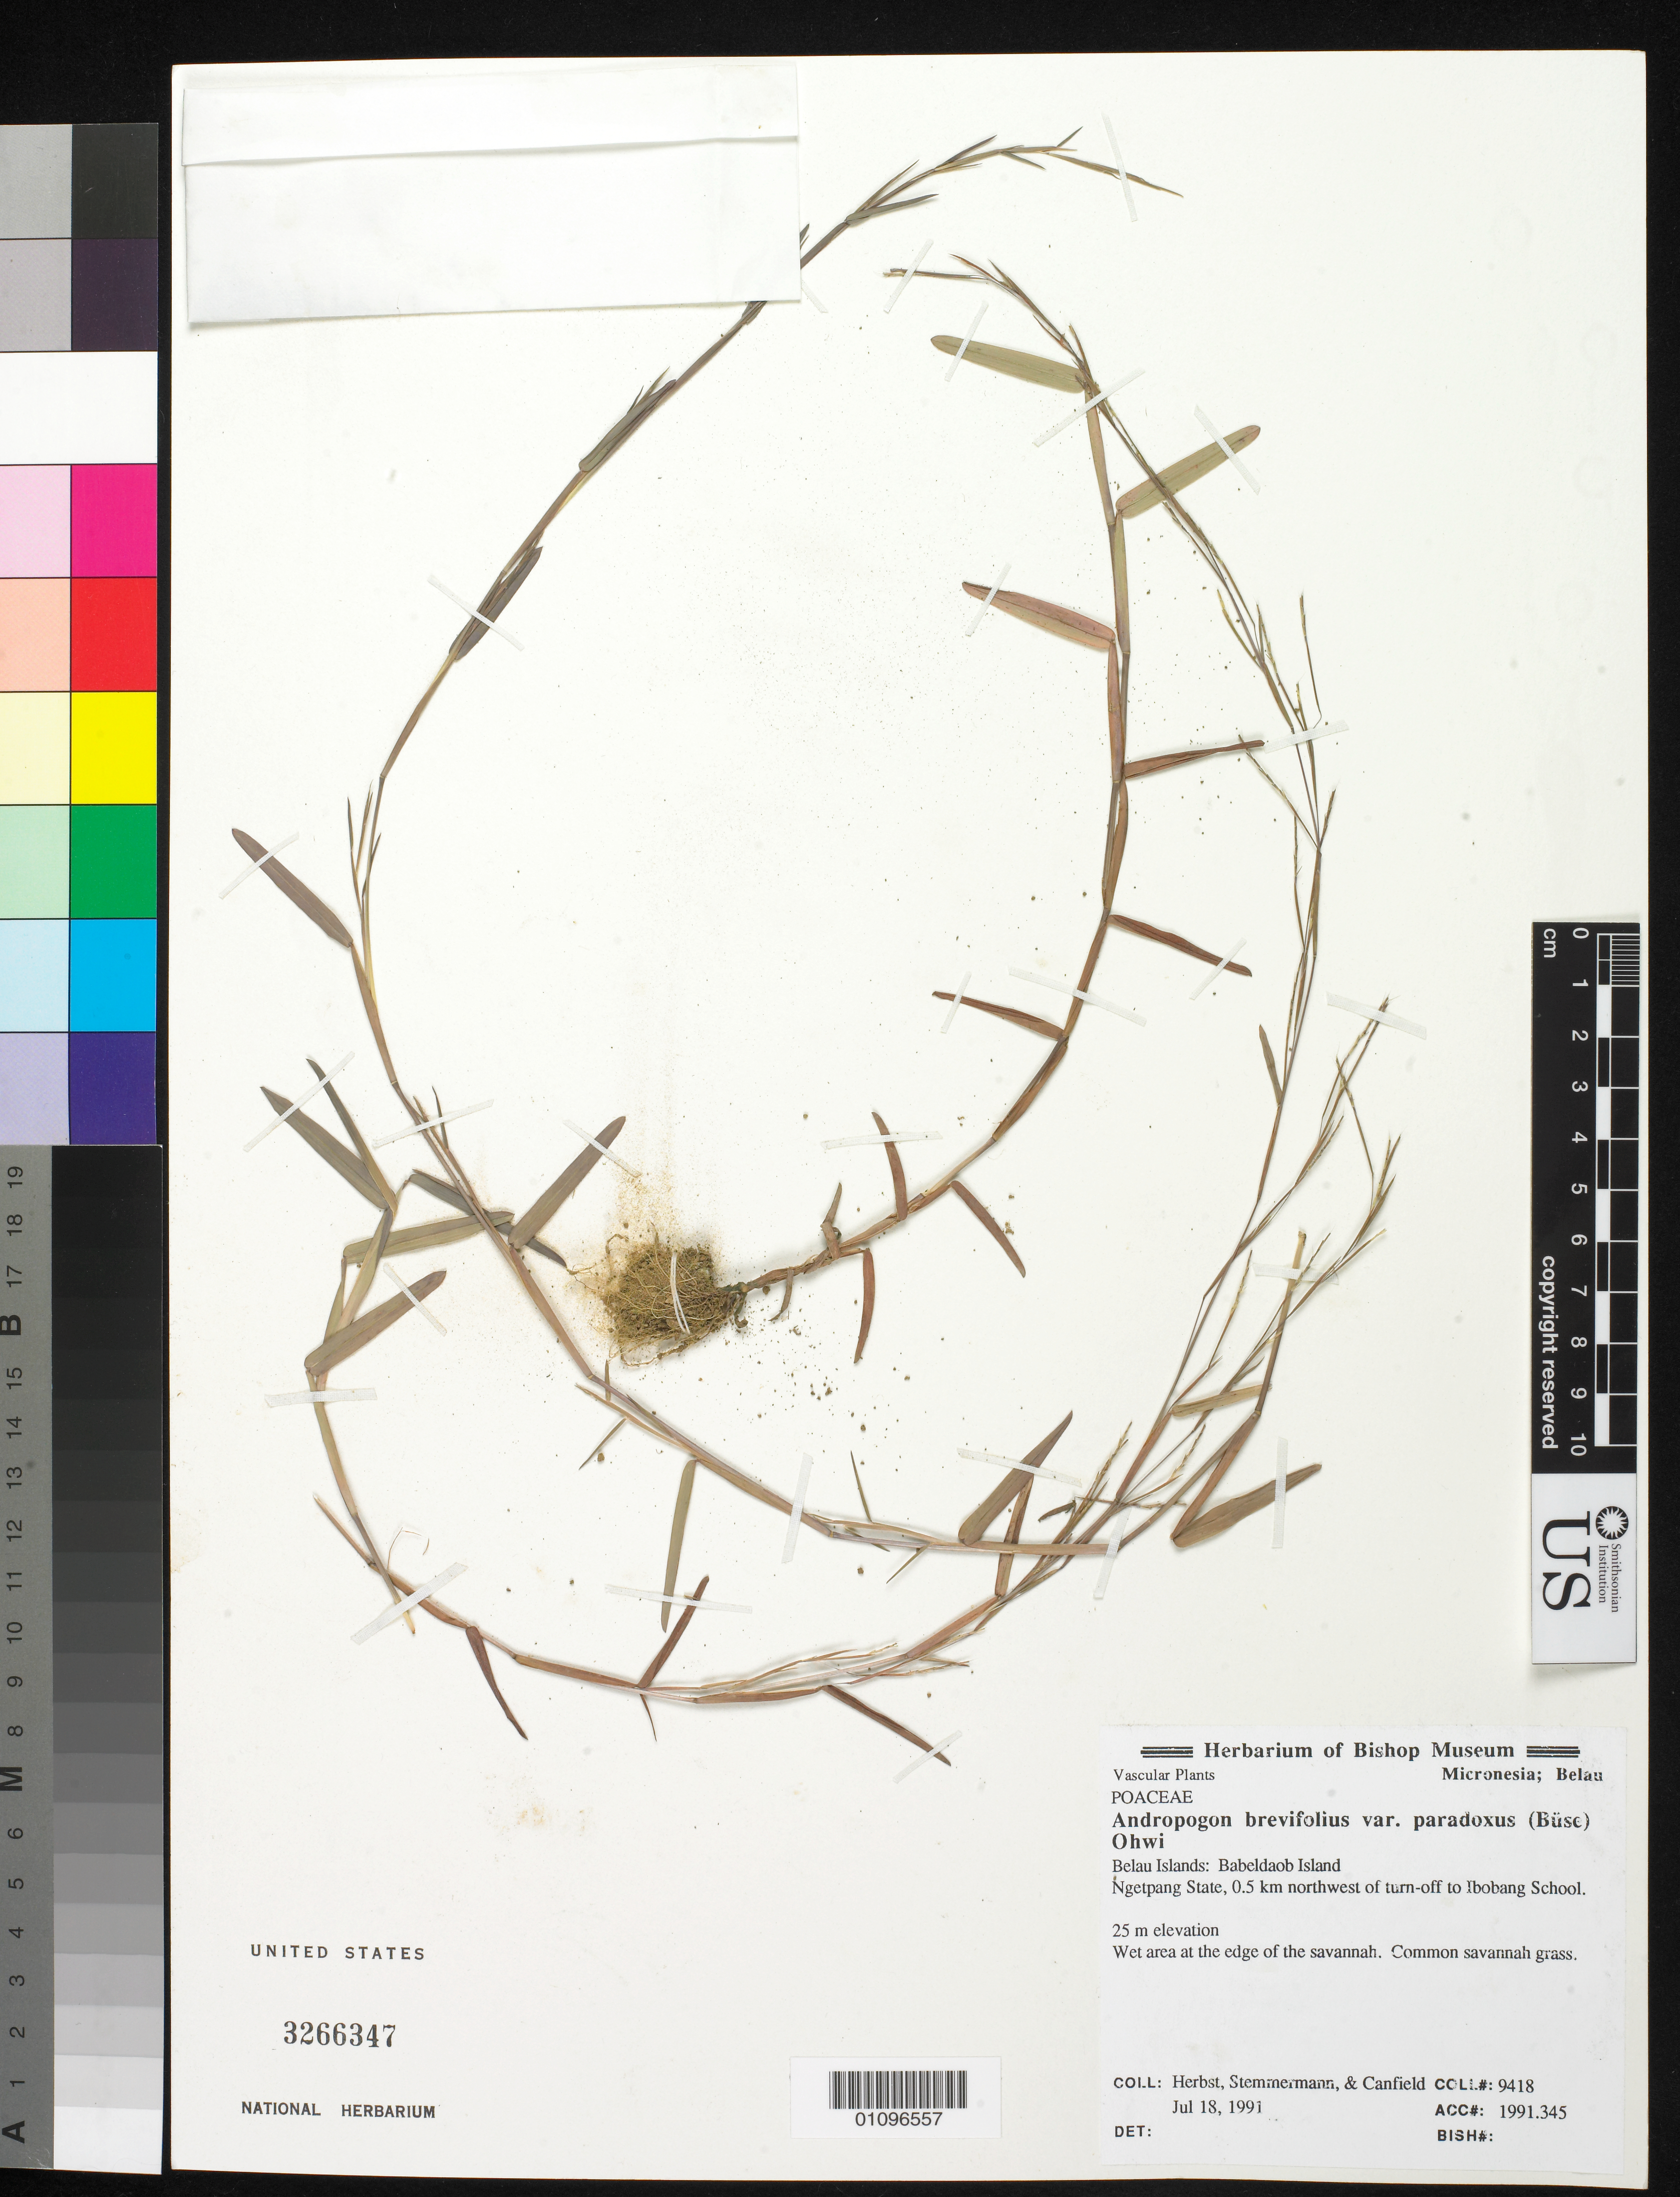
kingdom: Plantae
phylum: Tracheophyta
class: Liliopsida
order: Poales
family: Poaceae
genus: Andropogon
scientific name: Andropogon brevifolius var. paradoxus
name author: (Büse) Ohwi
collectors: D. R. Herbst, L. Stemmermann & J. Canfield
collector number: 9418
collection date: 1991-07-18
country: Palau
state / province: Ngatpang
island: Babeldaob [Babelthuap]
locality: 0.5 KM NW of turn-off to Ibobang school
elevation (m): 25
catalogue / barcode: US 3266347